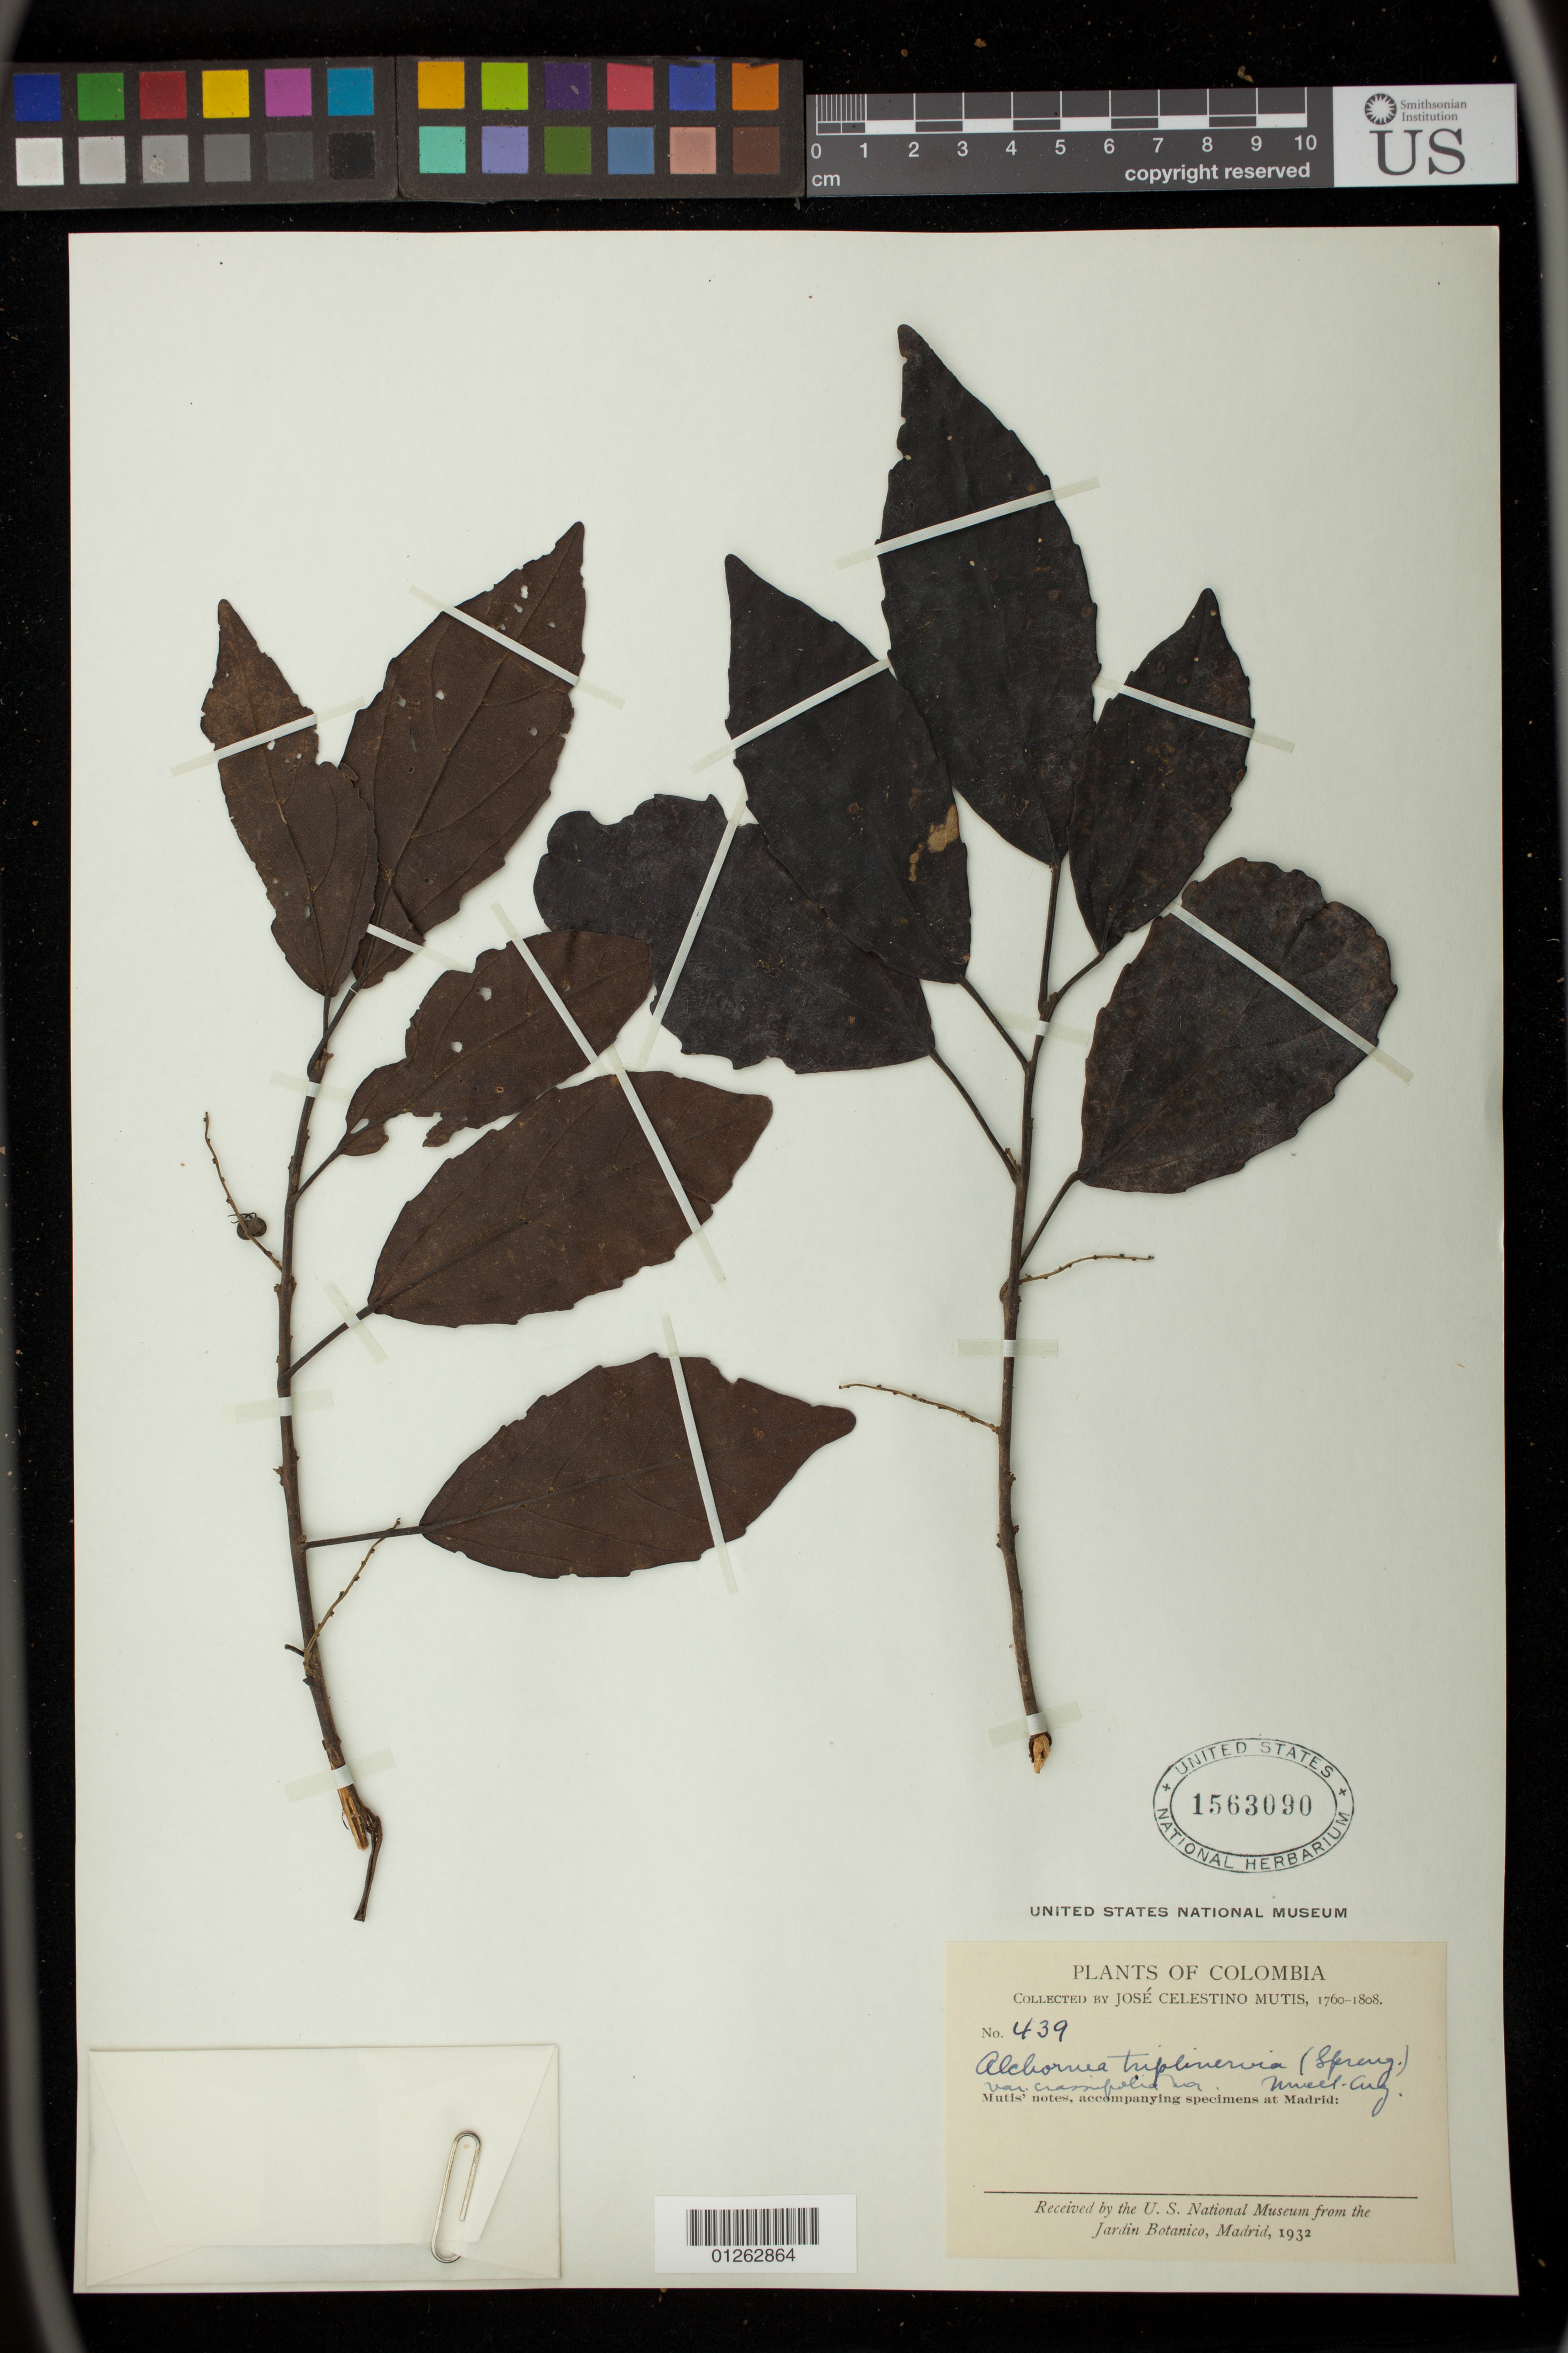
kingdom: Plantae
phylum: Tracheophyta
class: Magnoliopsida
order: Malpighiales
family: Euphorbiaceae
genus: Alchornea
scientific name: Alchornea triplinervia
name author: (Spreng.) Müll. Arg.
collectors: J. C. B. Mutis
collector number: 439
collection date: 1783/1808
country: Colombia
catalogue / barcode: US 1563090